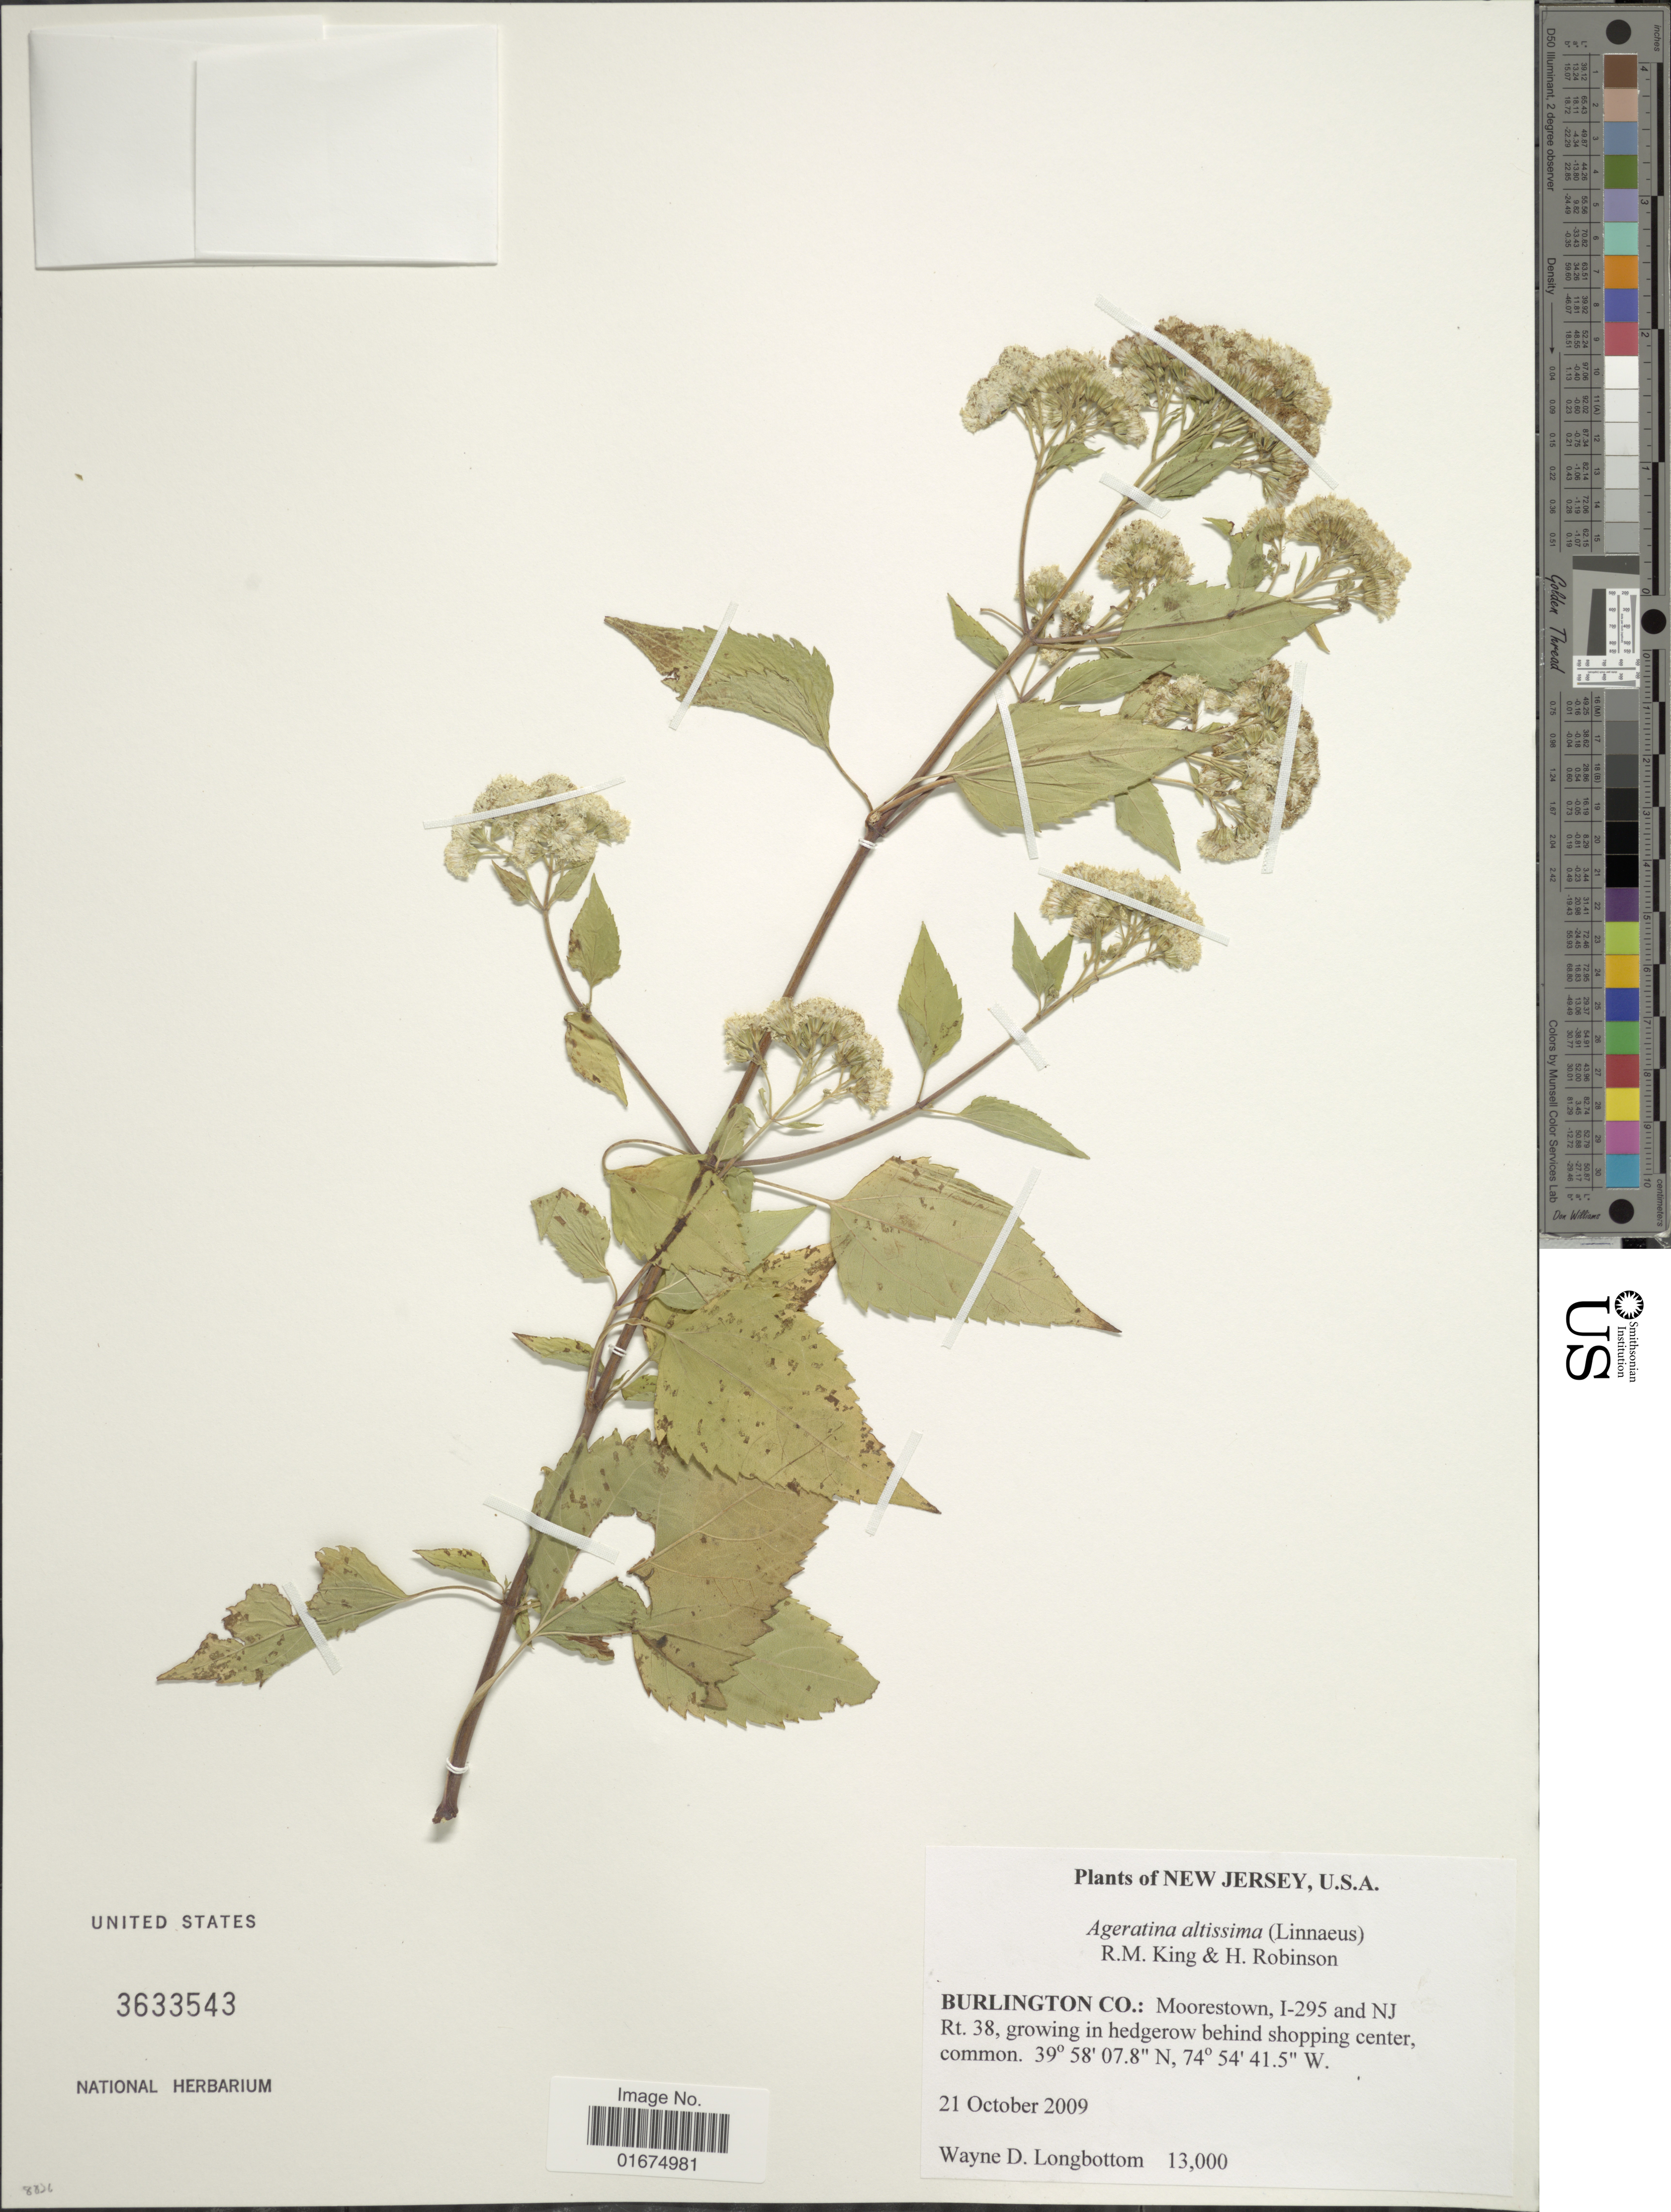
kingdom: Plantae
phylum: Tracheophyta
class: Magnoliopsida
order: Asterales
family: Asteraceae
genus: Ageratina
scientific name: Ageratina altissima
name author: (L.) R.M. King & H. Rob.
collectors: W. D. Longbottom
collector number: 13000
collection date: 2009-10-21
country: United States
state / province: New Jersey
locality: Burlington Co.: Moorestown, I-295 and NJ Rt. 38, growing in hedgerow behind shopping center, common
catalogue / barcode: US 3633543